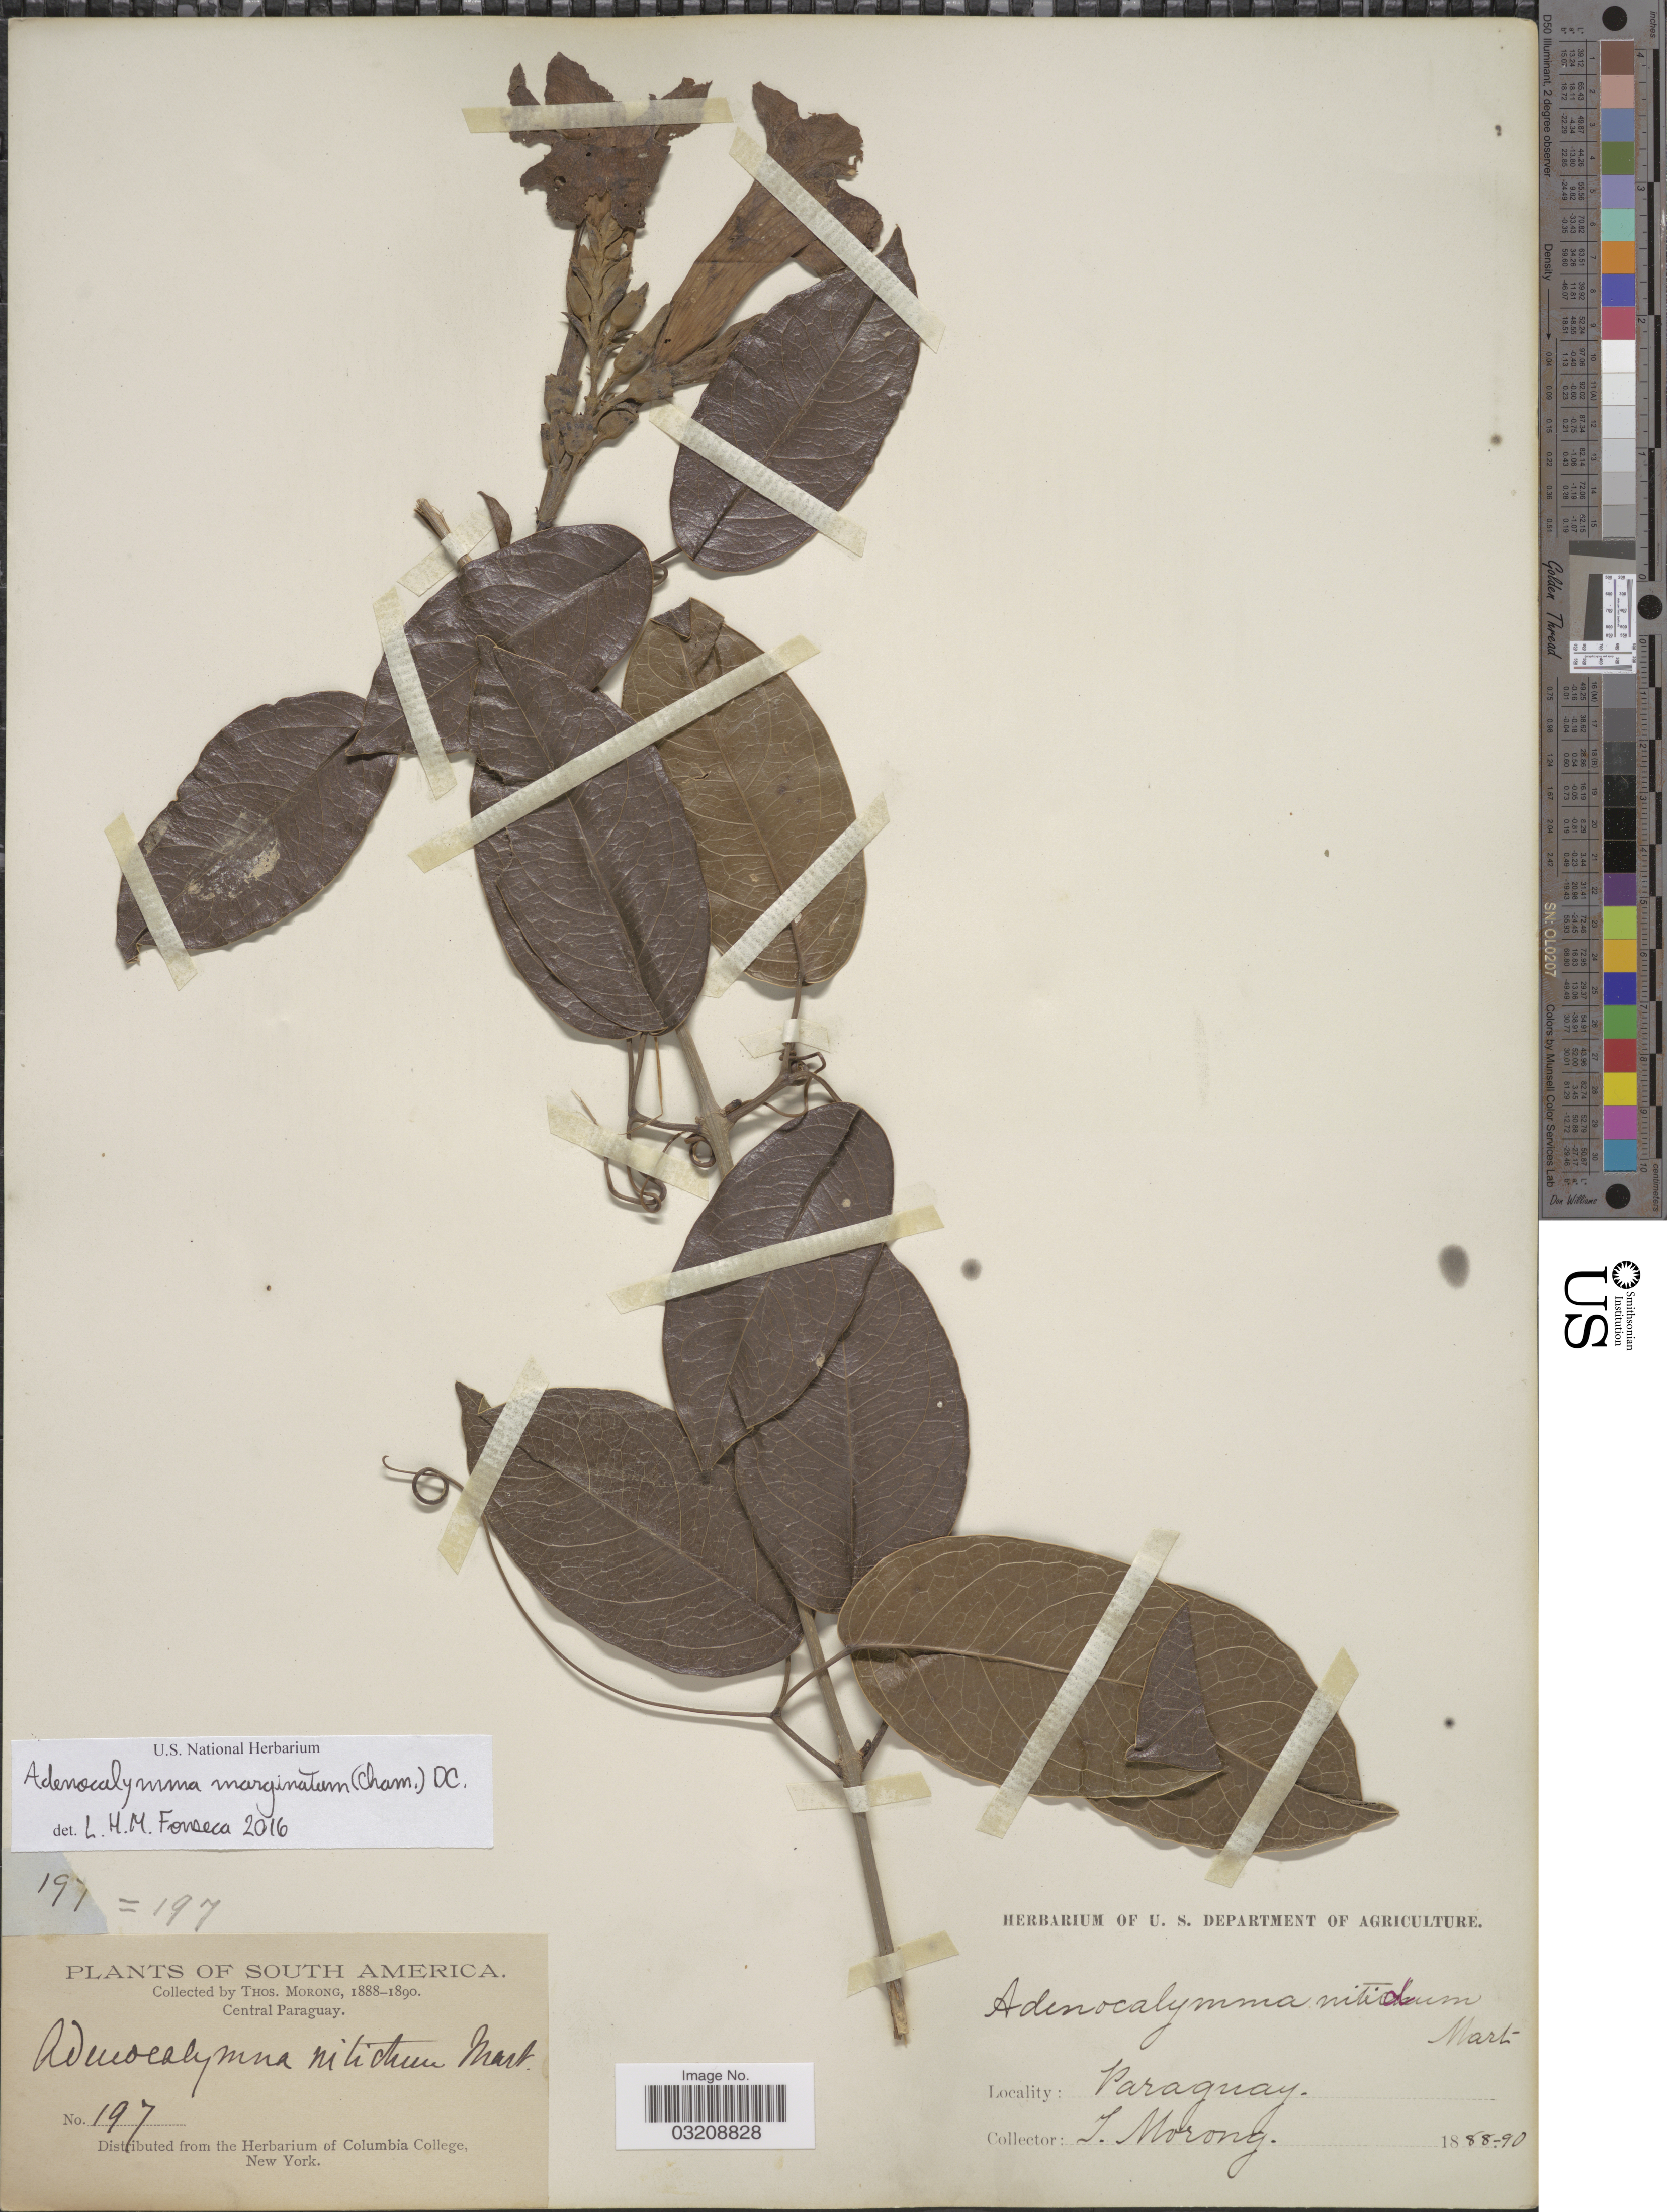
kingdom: Plantae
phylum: Tracheophyta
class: Magnoliopsida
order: Lamiales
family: Bignoniaceae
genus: Adenocalymma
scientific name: Adenocalymma marginatum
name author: (Cham.) DC.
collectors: ex herb. T. Morong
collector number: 197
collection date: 1888/1890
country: Paraguay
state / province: Central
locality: Central Paraguay.